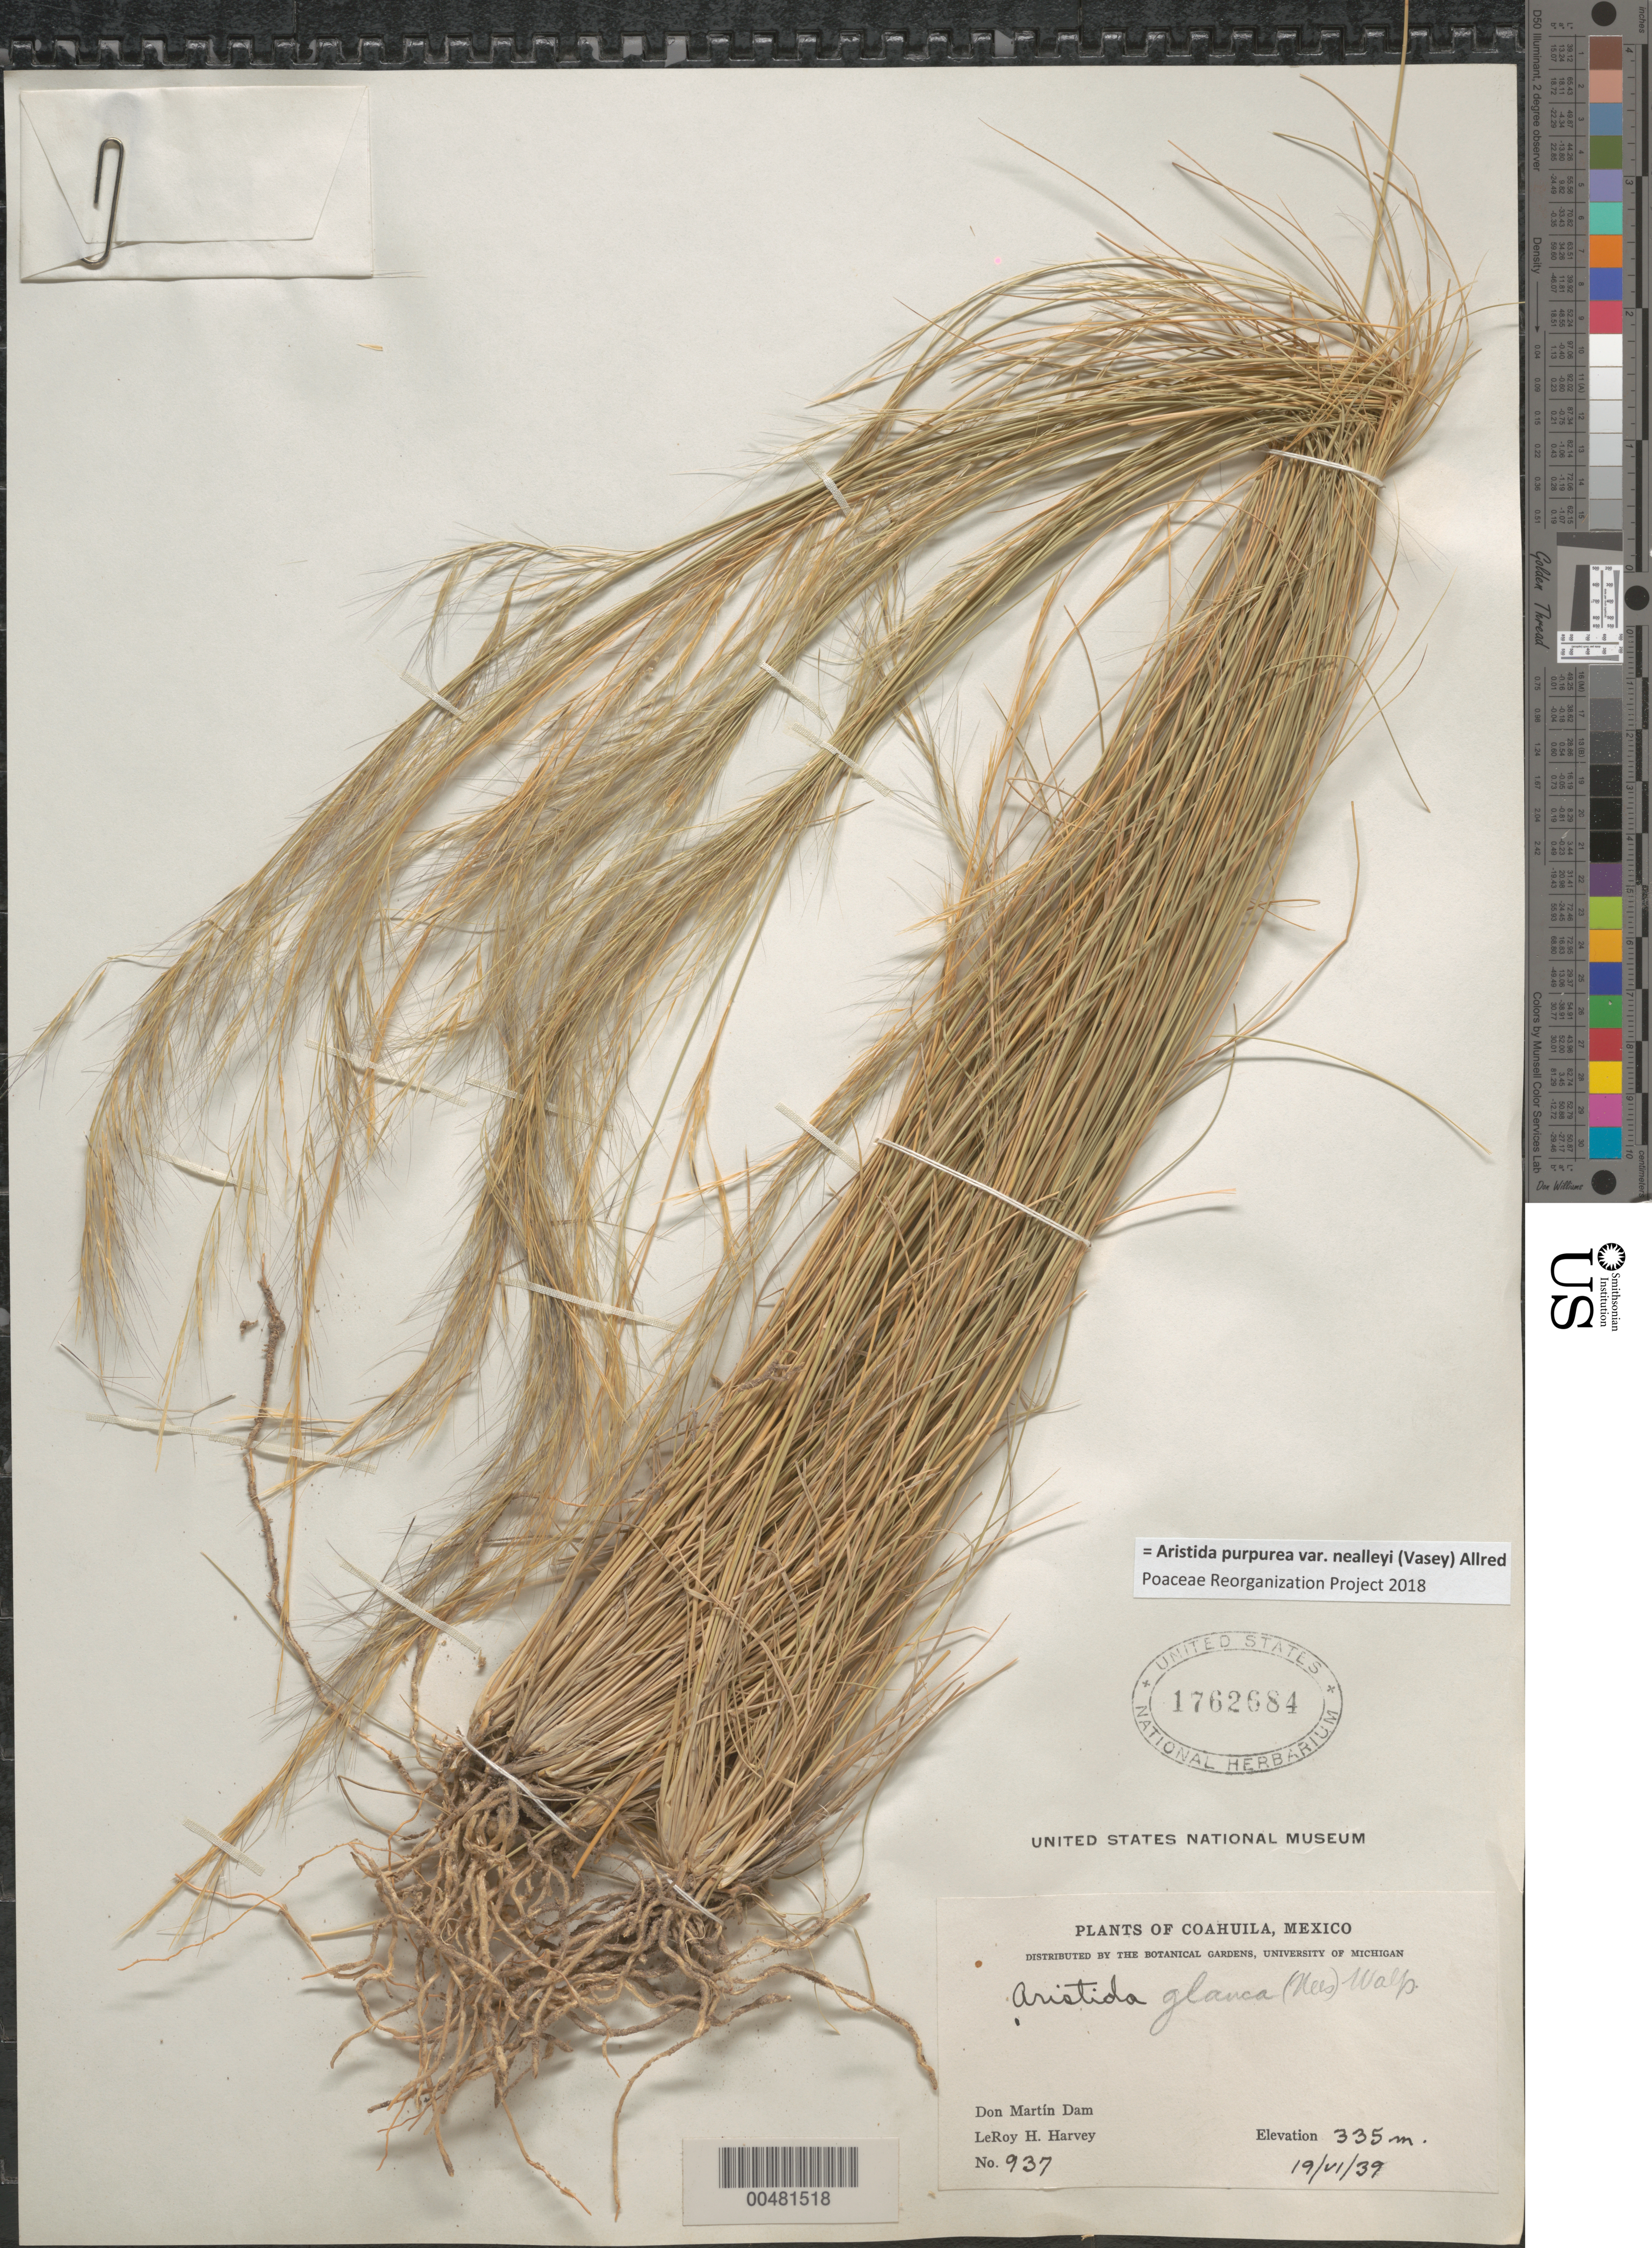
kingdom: Plantae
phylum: Tracheophyta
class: Liliopsida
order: Poales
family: Poaceae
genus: Aristida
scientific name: Aristida purpurea var. nealleyi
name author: (Vasey) Allred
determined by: Poaceae Reorganization Project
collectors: L. H. Harvey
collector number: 937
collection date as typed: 19 Jun 1939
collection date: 1939-06-19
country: Mexico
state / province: Coahuila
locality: Don Martín Dam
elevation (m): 335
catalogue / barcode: US 1762684